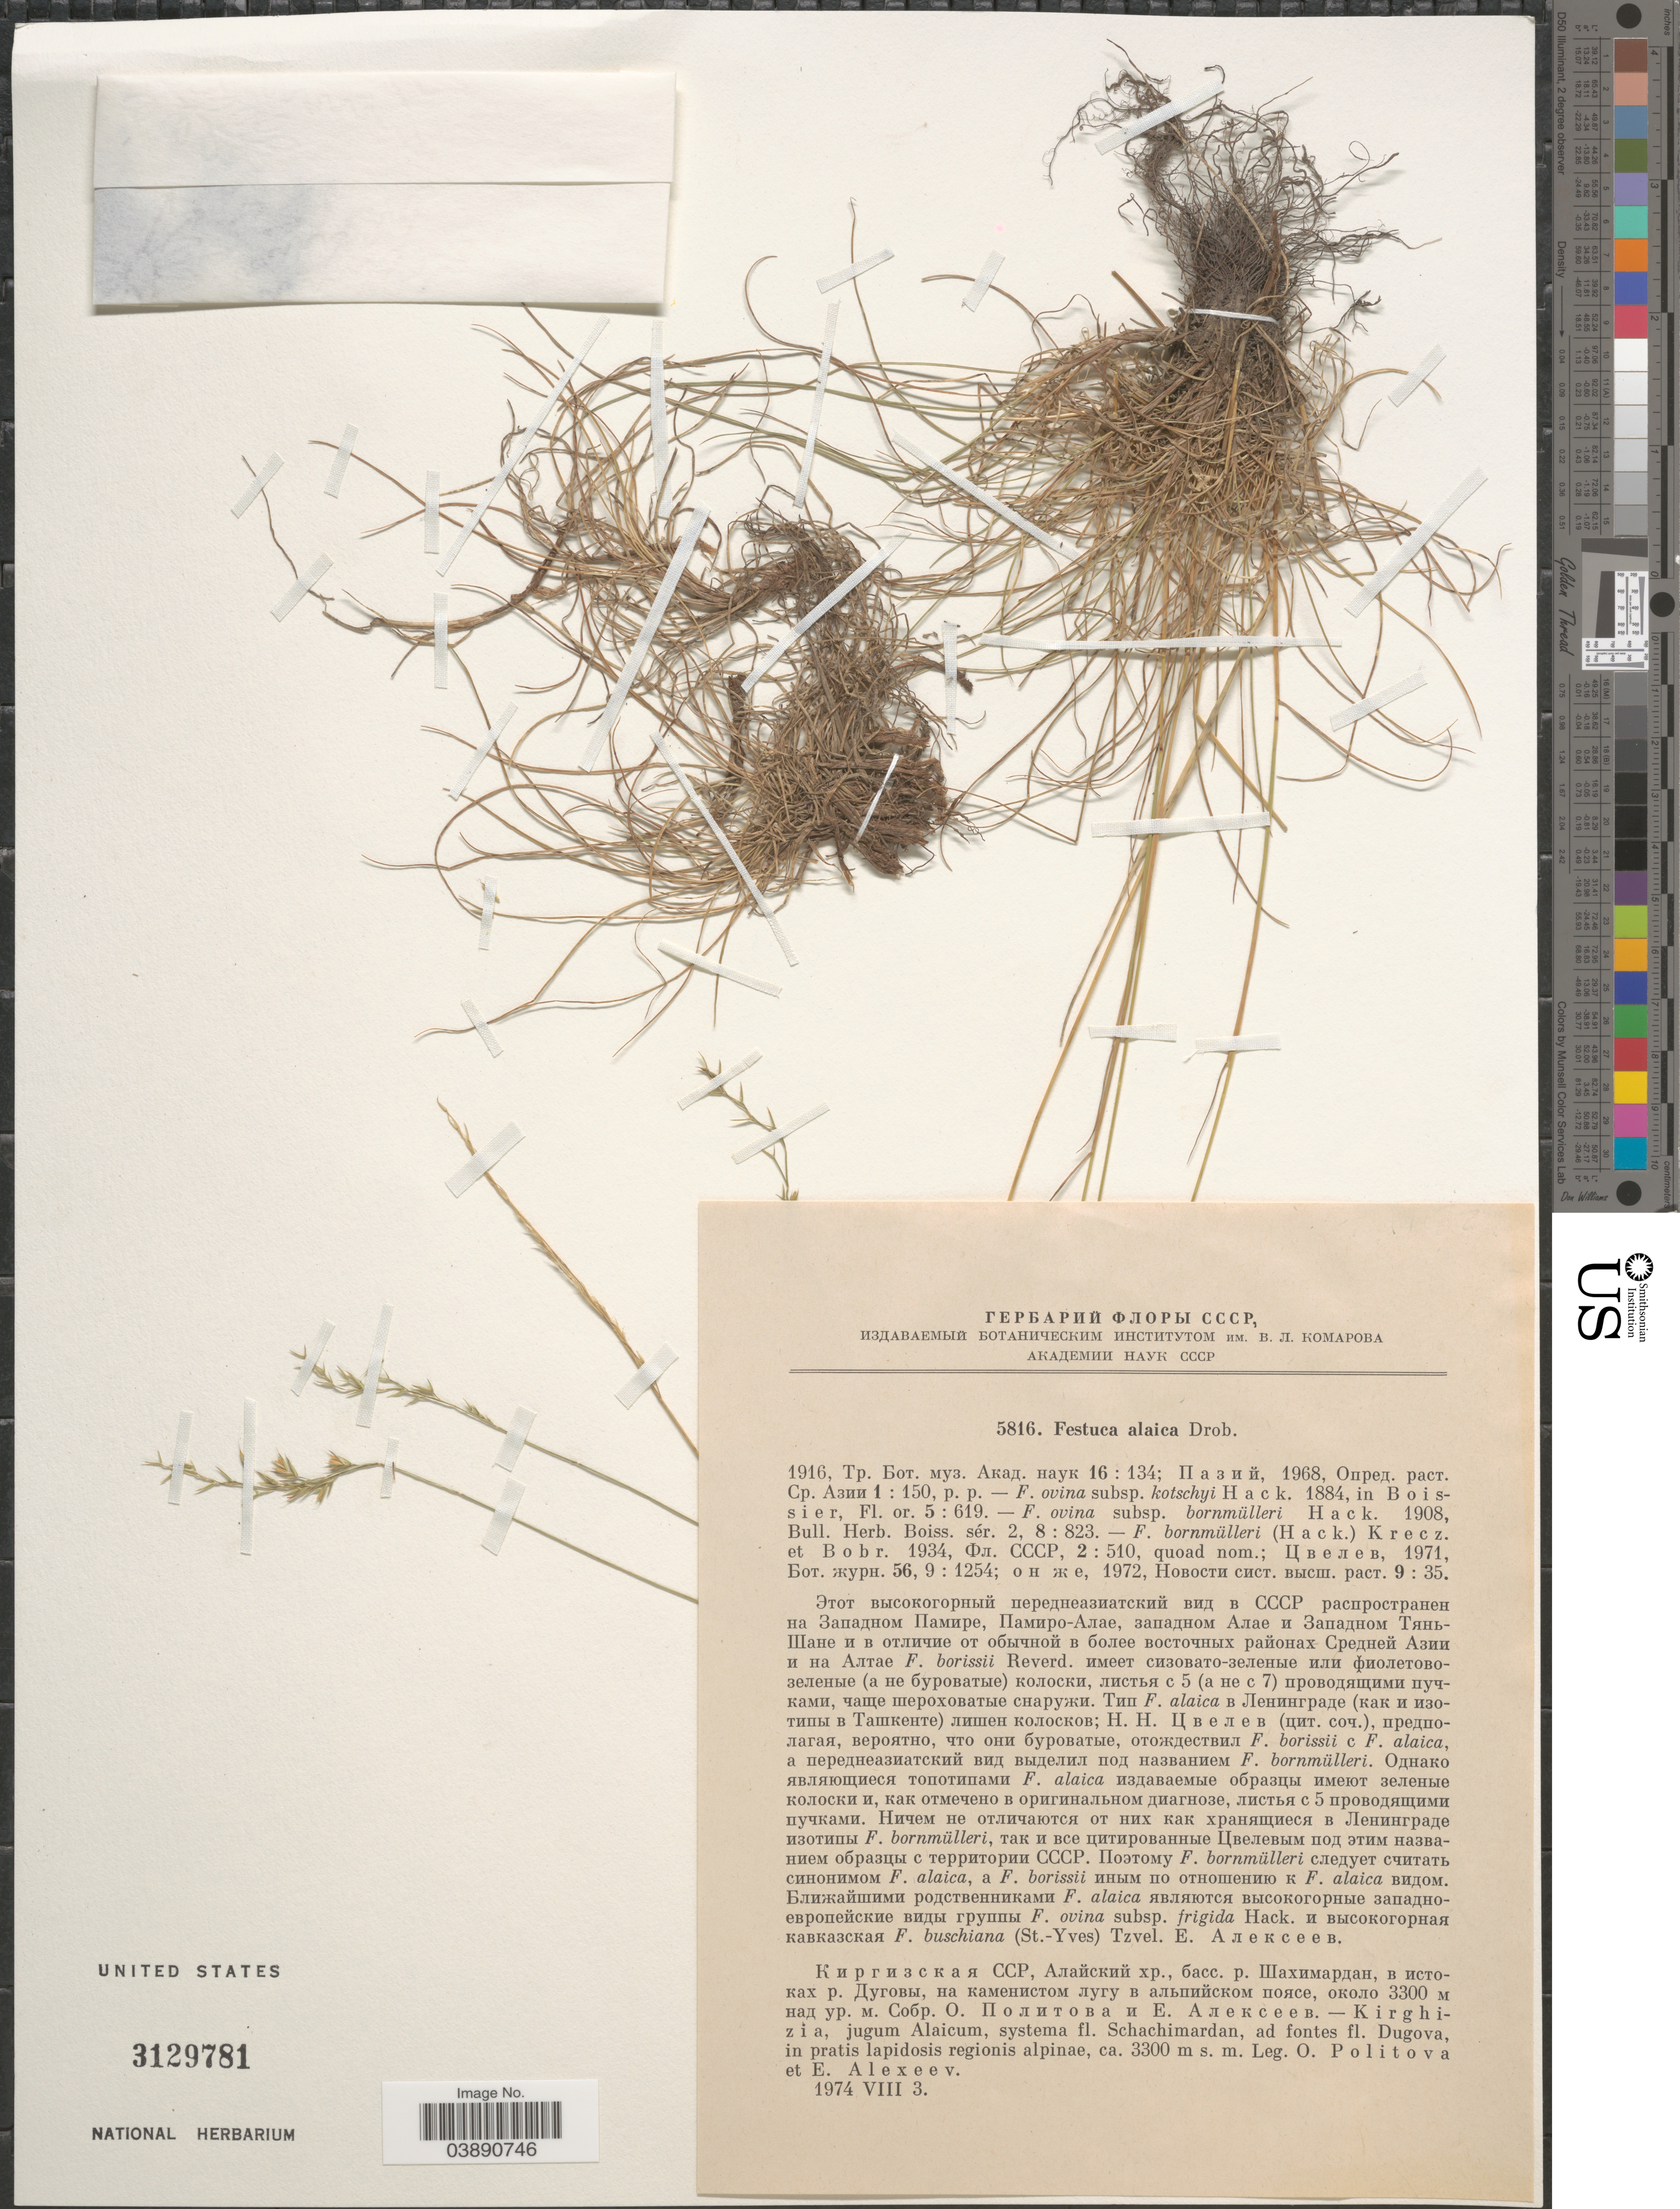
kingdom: Plantae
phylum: Tracheophyta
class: Liliopsida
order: Poales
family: Poaceae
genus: Festuca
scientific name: Festuca alaica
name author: Drobow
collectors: O. Politova & E. B. Alexeev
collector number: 5816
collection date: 1974-08-03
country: Kyrgyzstan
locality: Kirghizia, jugum Alaicum, systema fl. Schachimardan, ad fontes fl. Dugova, in pratis lapidosis regionis alpinae.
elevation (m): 3300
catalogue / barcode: US 3129781